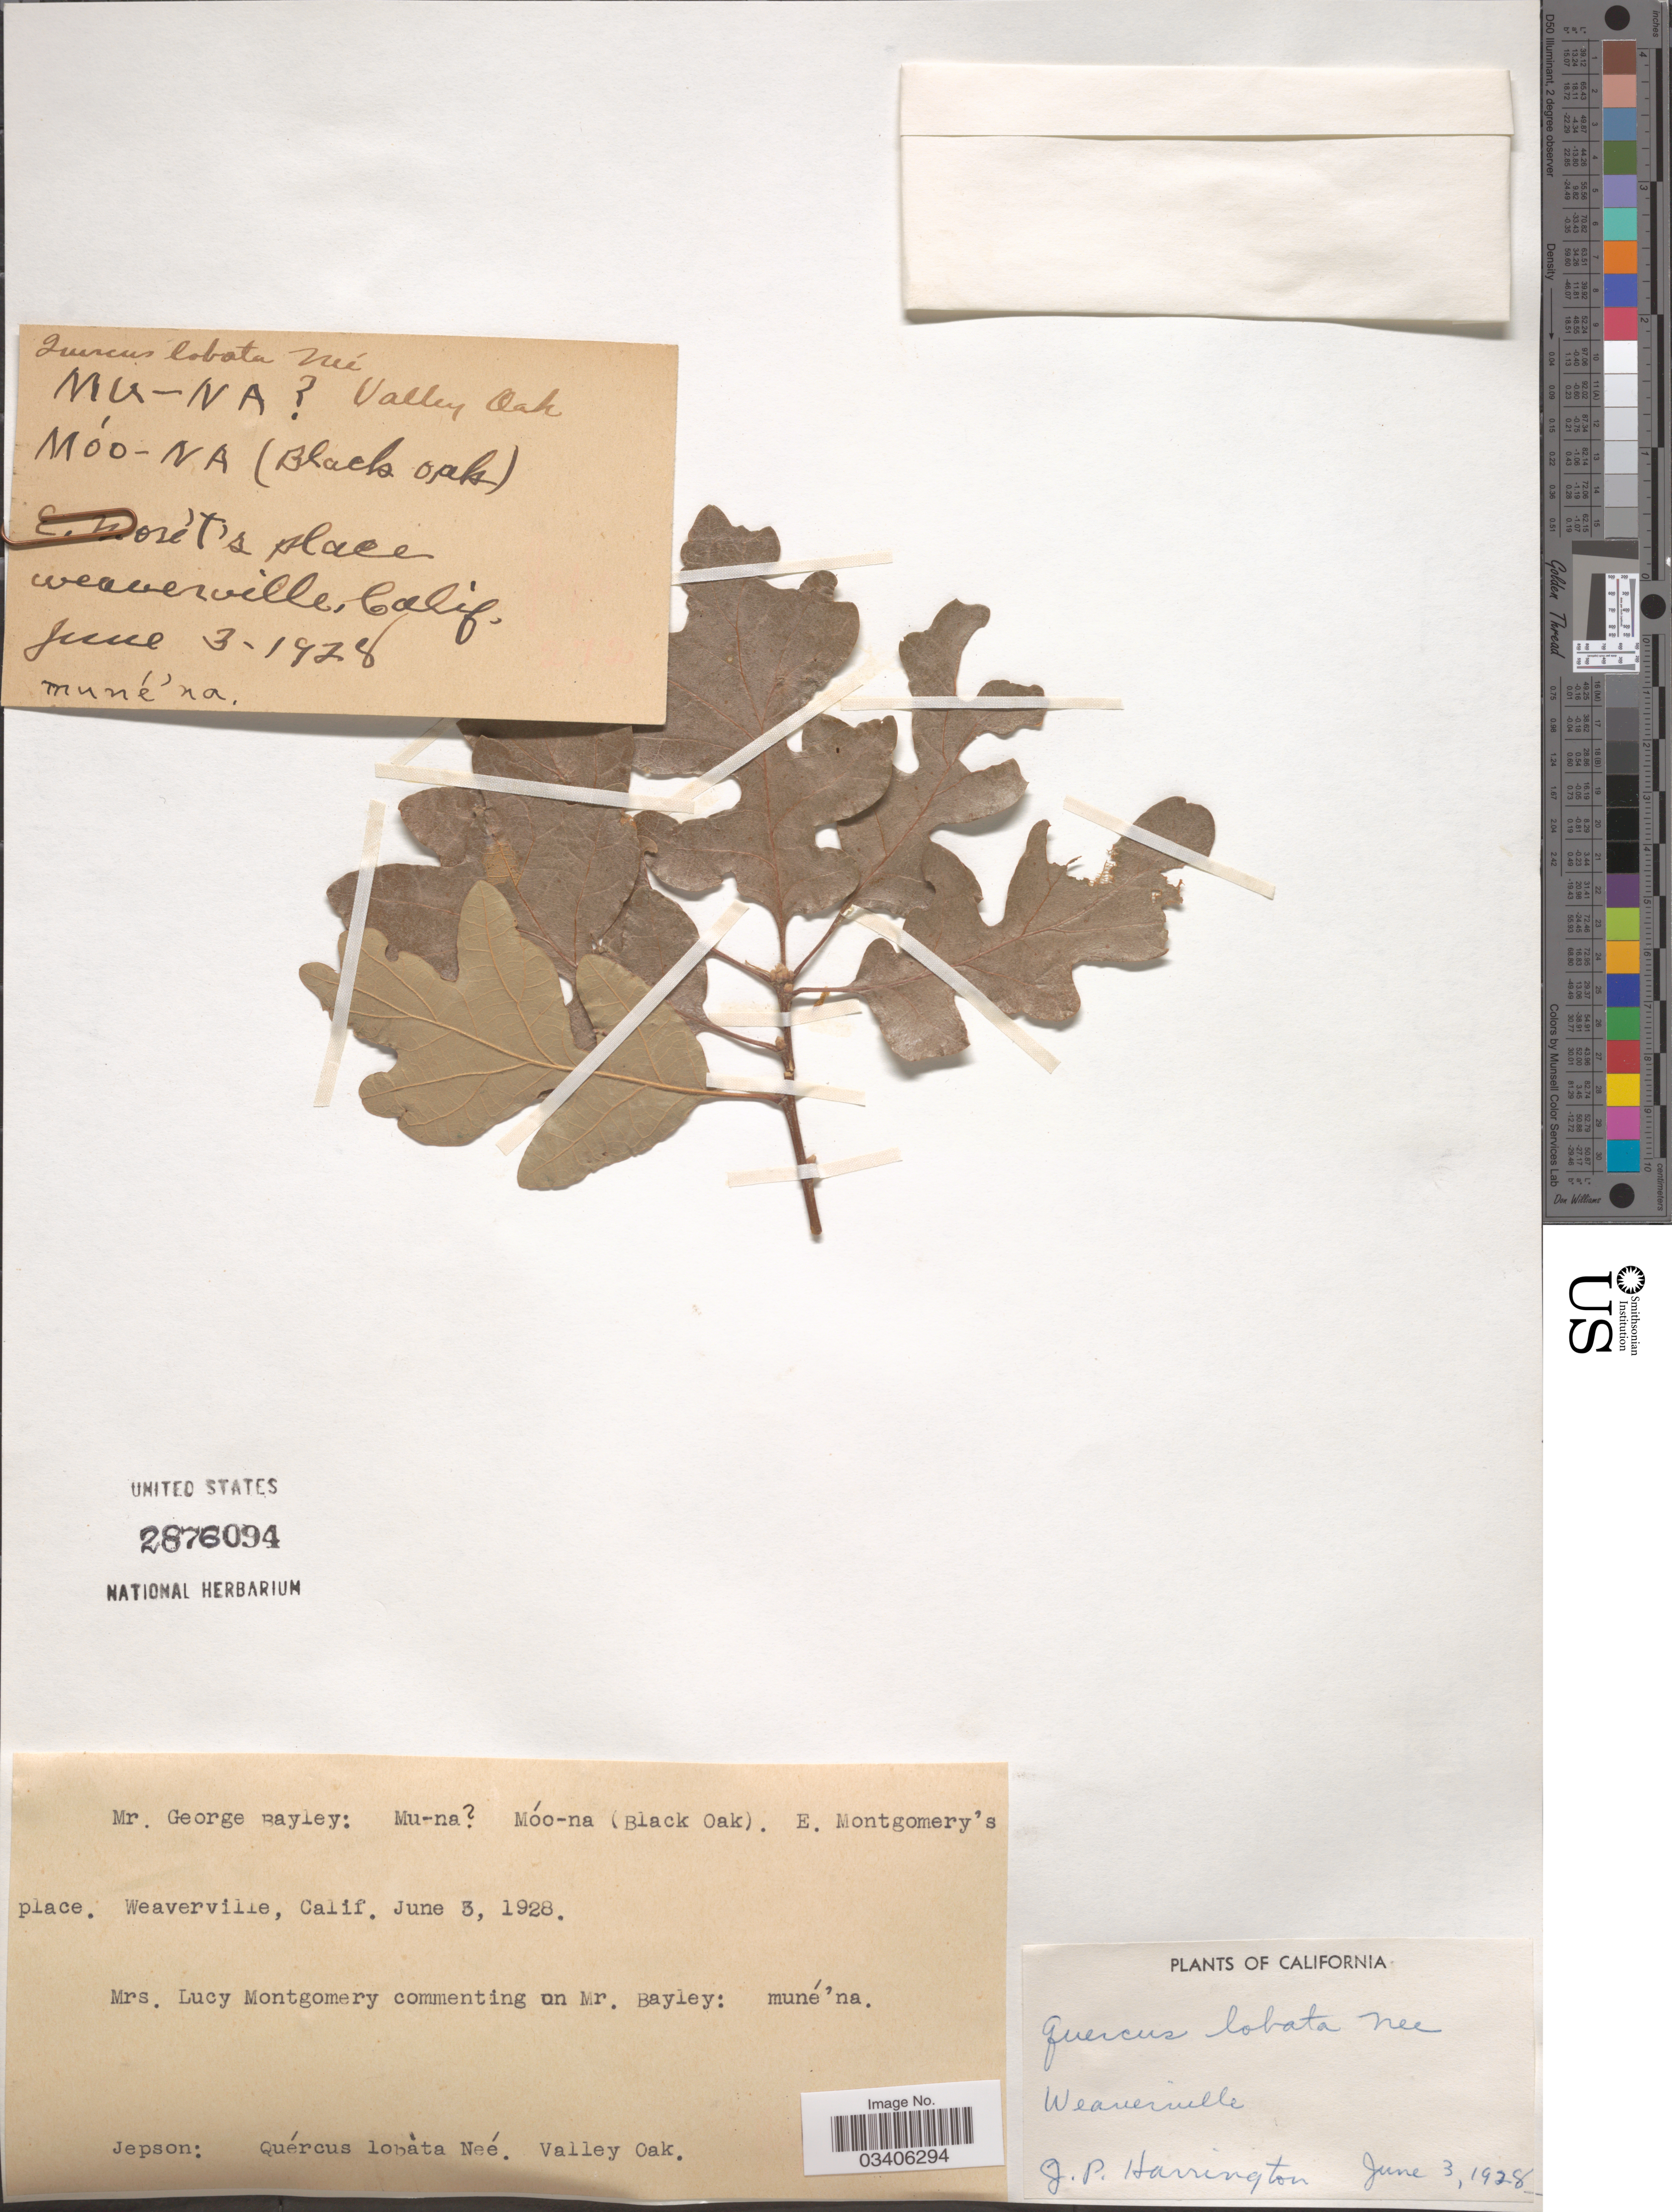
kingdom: Plantae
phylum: Tracheophyta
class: Magnoliopsida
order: Fagales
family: Fagaceae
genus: Quercus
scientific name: Quercus lobata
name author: Née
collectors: J. Harrington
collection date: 1928-06-03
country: United States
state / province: California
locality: E. Montgomery's place. Weaverville.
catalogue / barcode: US 2876094